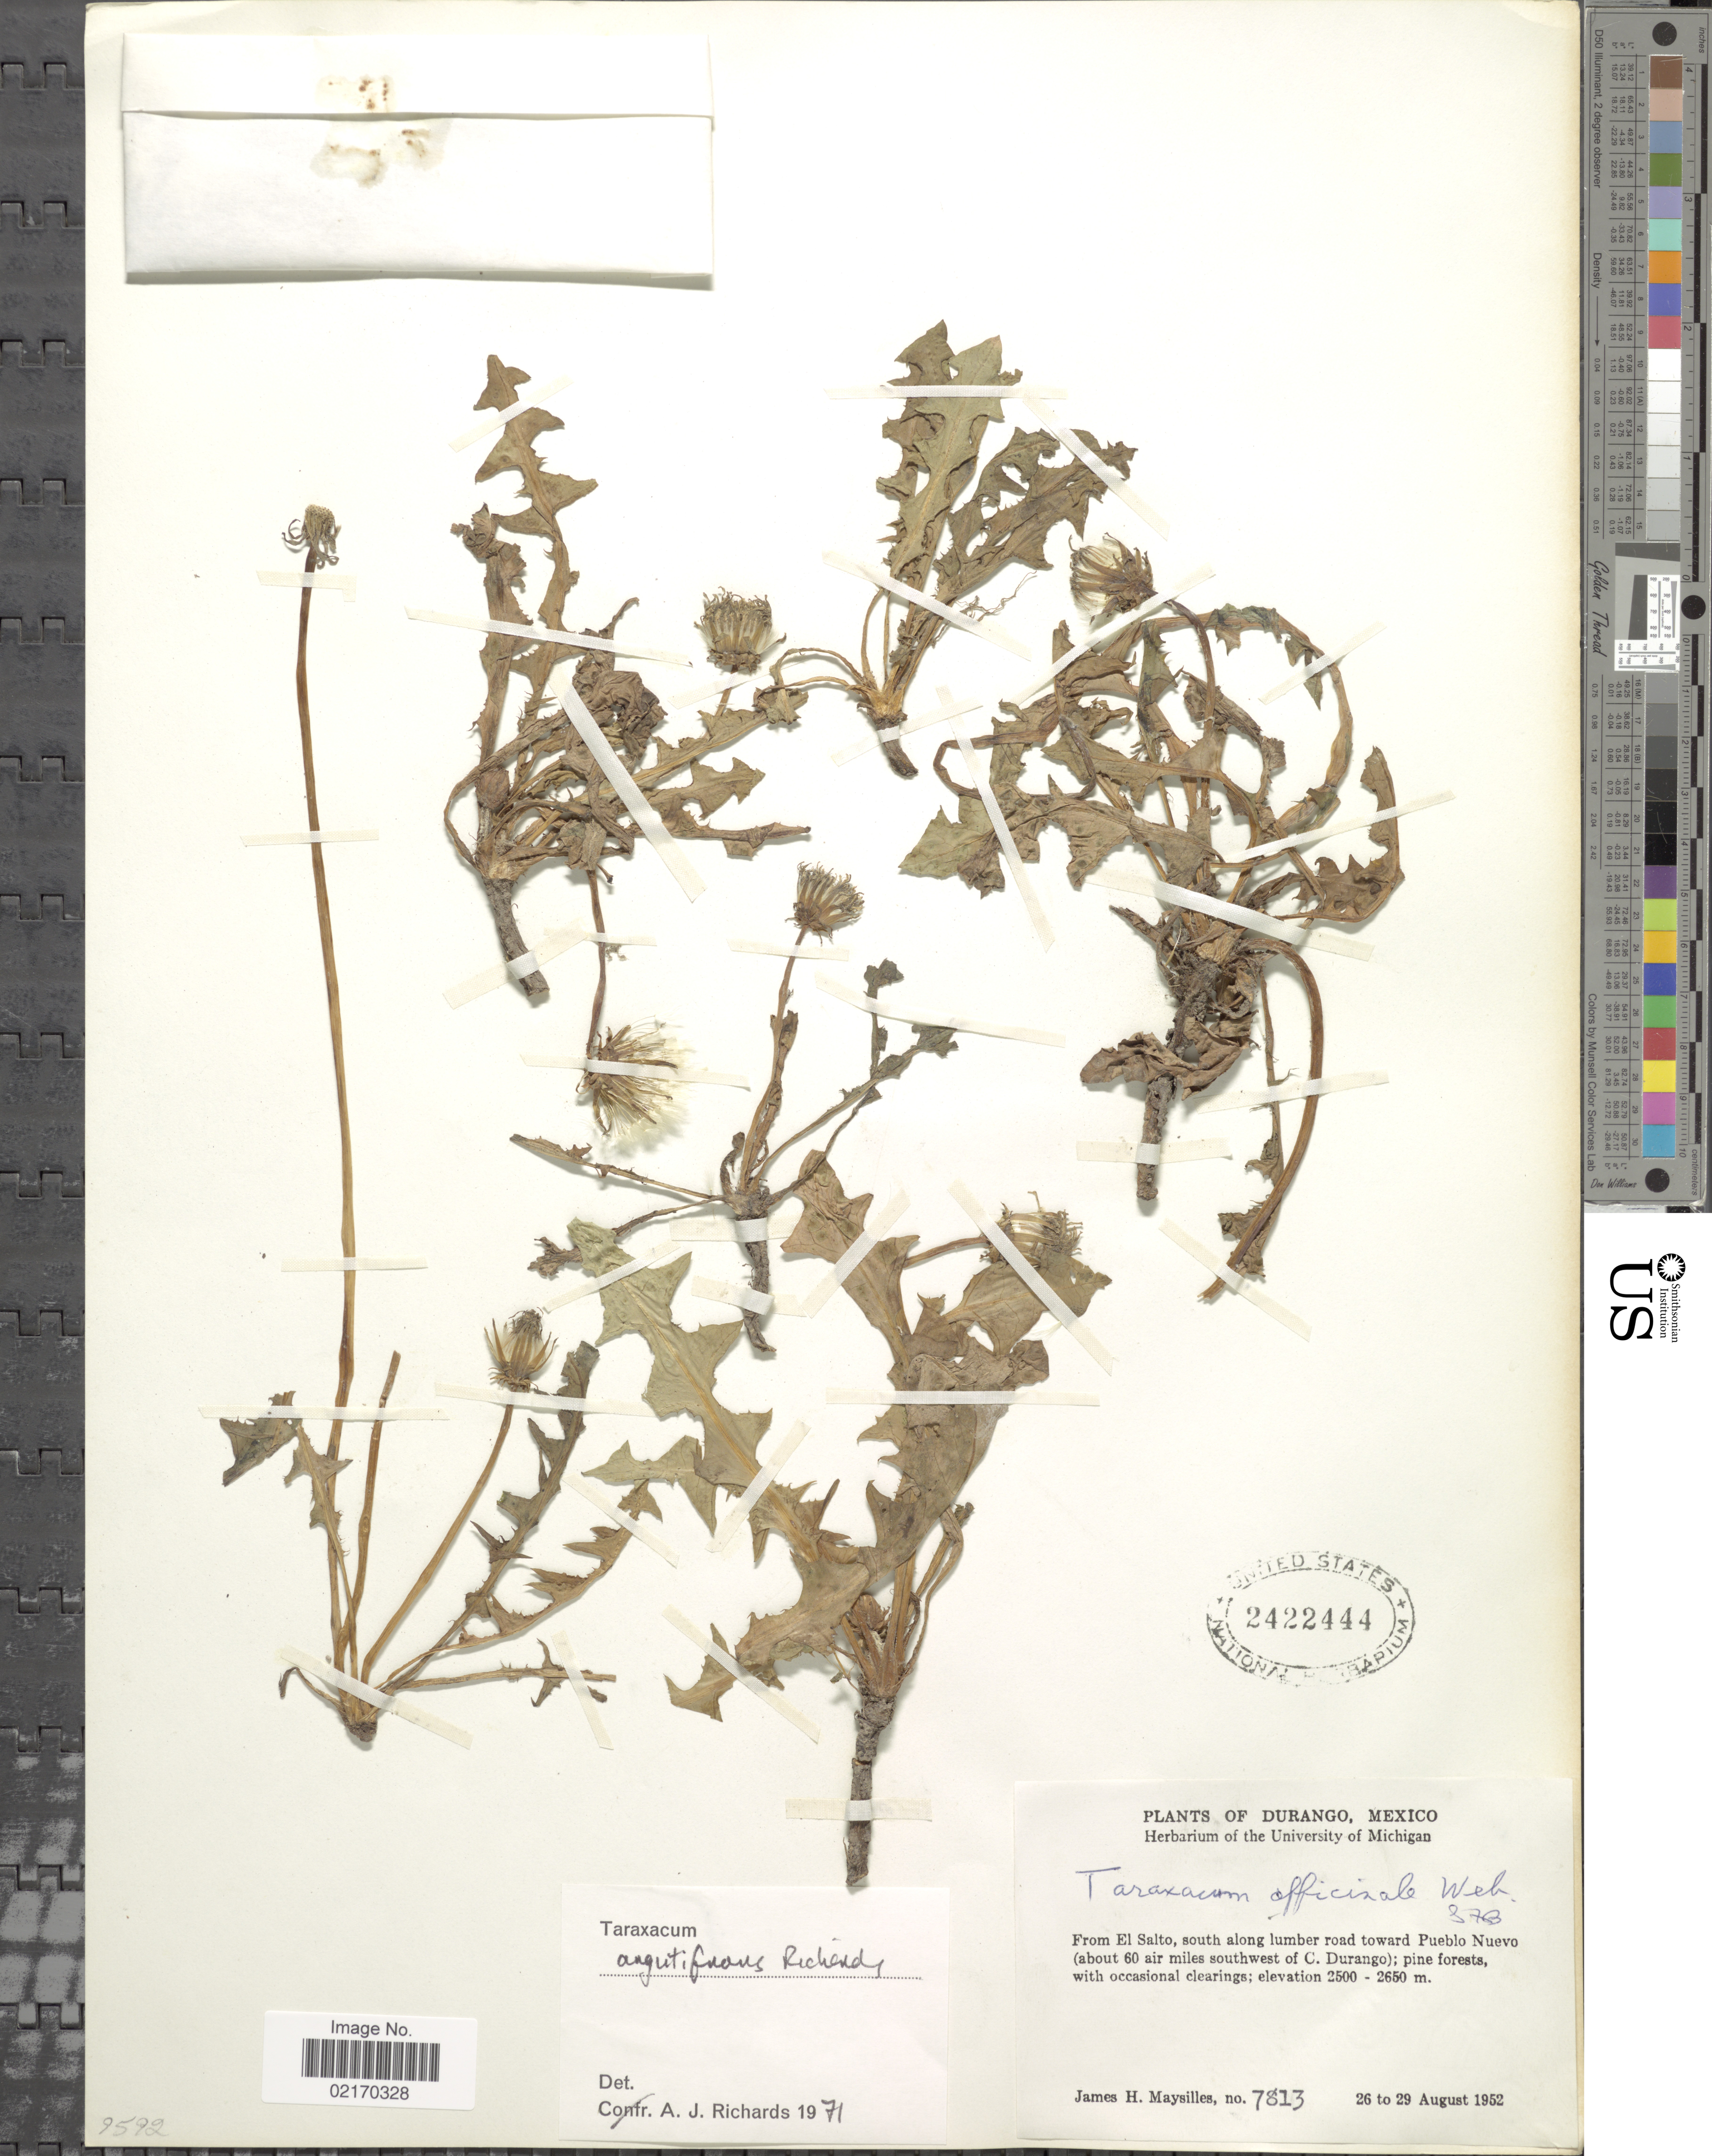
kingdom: Plantae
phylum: Tracheophyta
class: Magnoliopsida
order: Asterales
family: Asteraceae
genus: Taraxacum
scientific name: Taraxacum argutifrons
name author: A.J. Richards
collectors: J. Maysilles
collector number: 7813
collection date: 1952-08-26/1952-08-29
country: Mexico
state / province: Durango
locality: From El Salto, south slope lumber road toward Pueblo Nuevo (about 60 air miles southwest of C. Durango)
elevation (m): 2500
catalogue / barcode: US 2422444